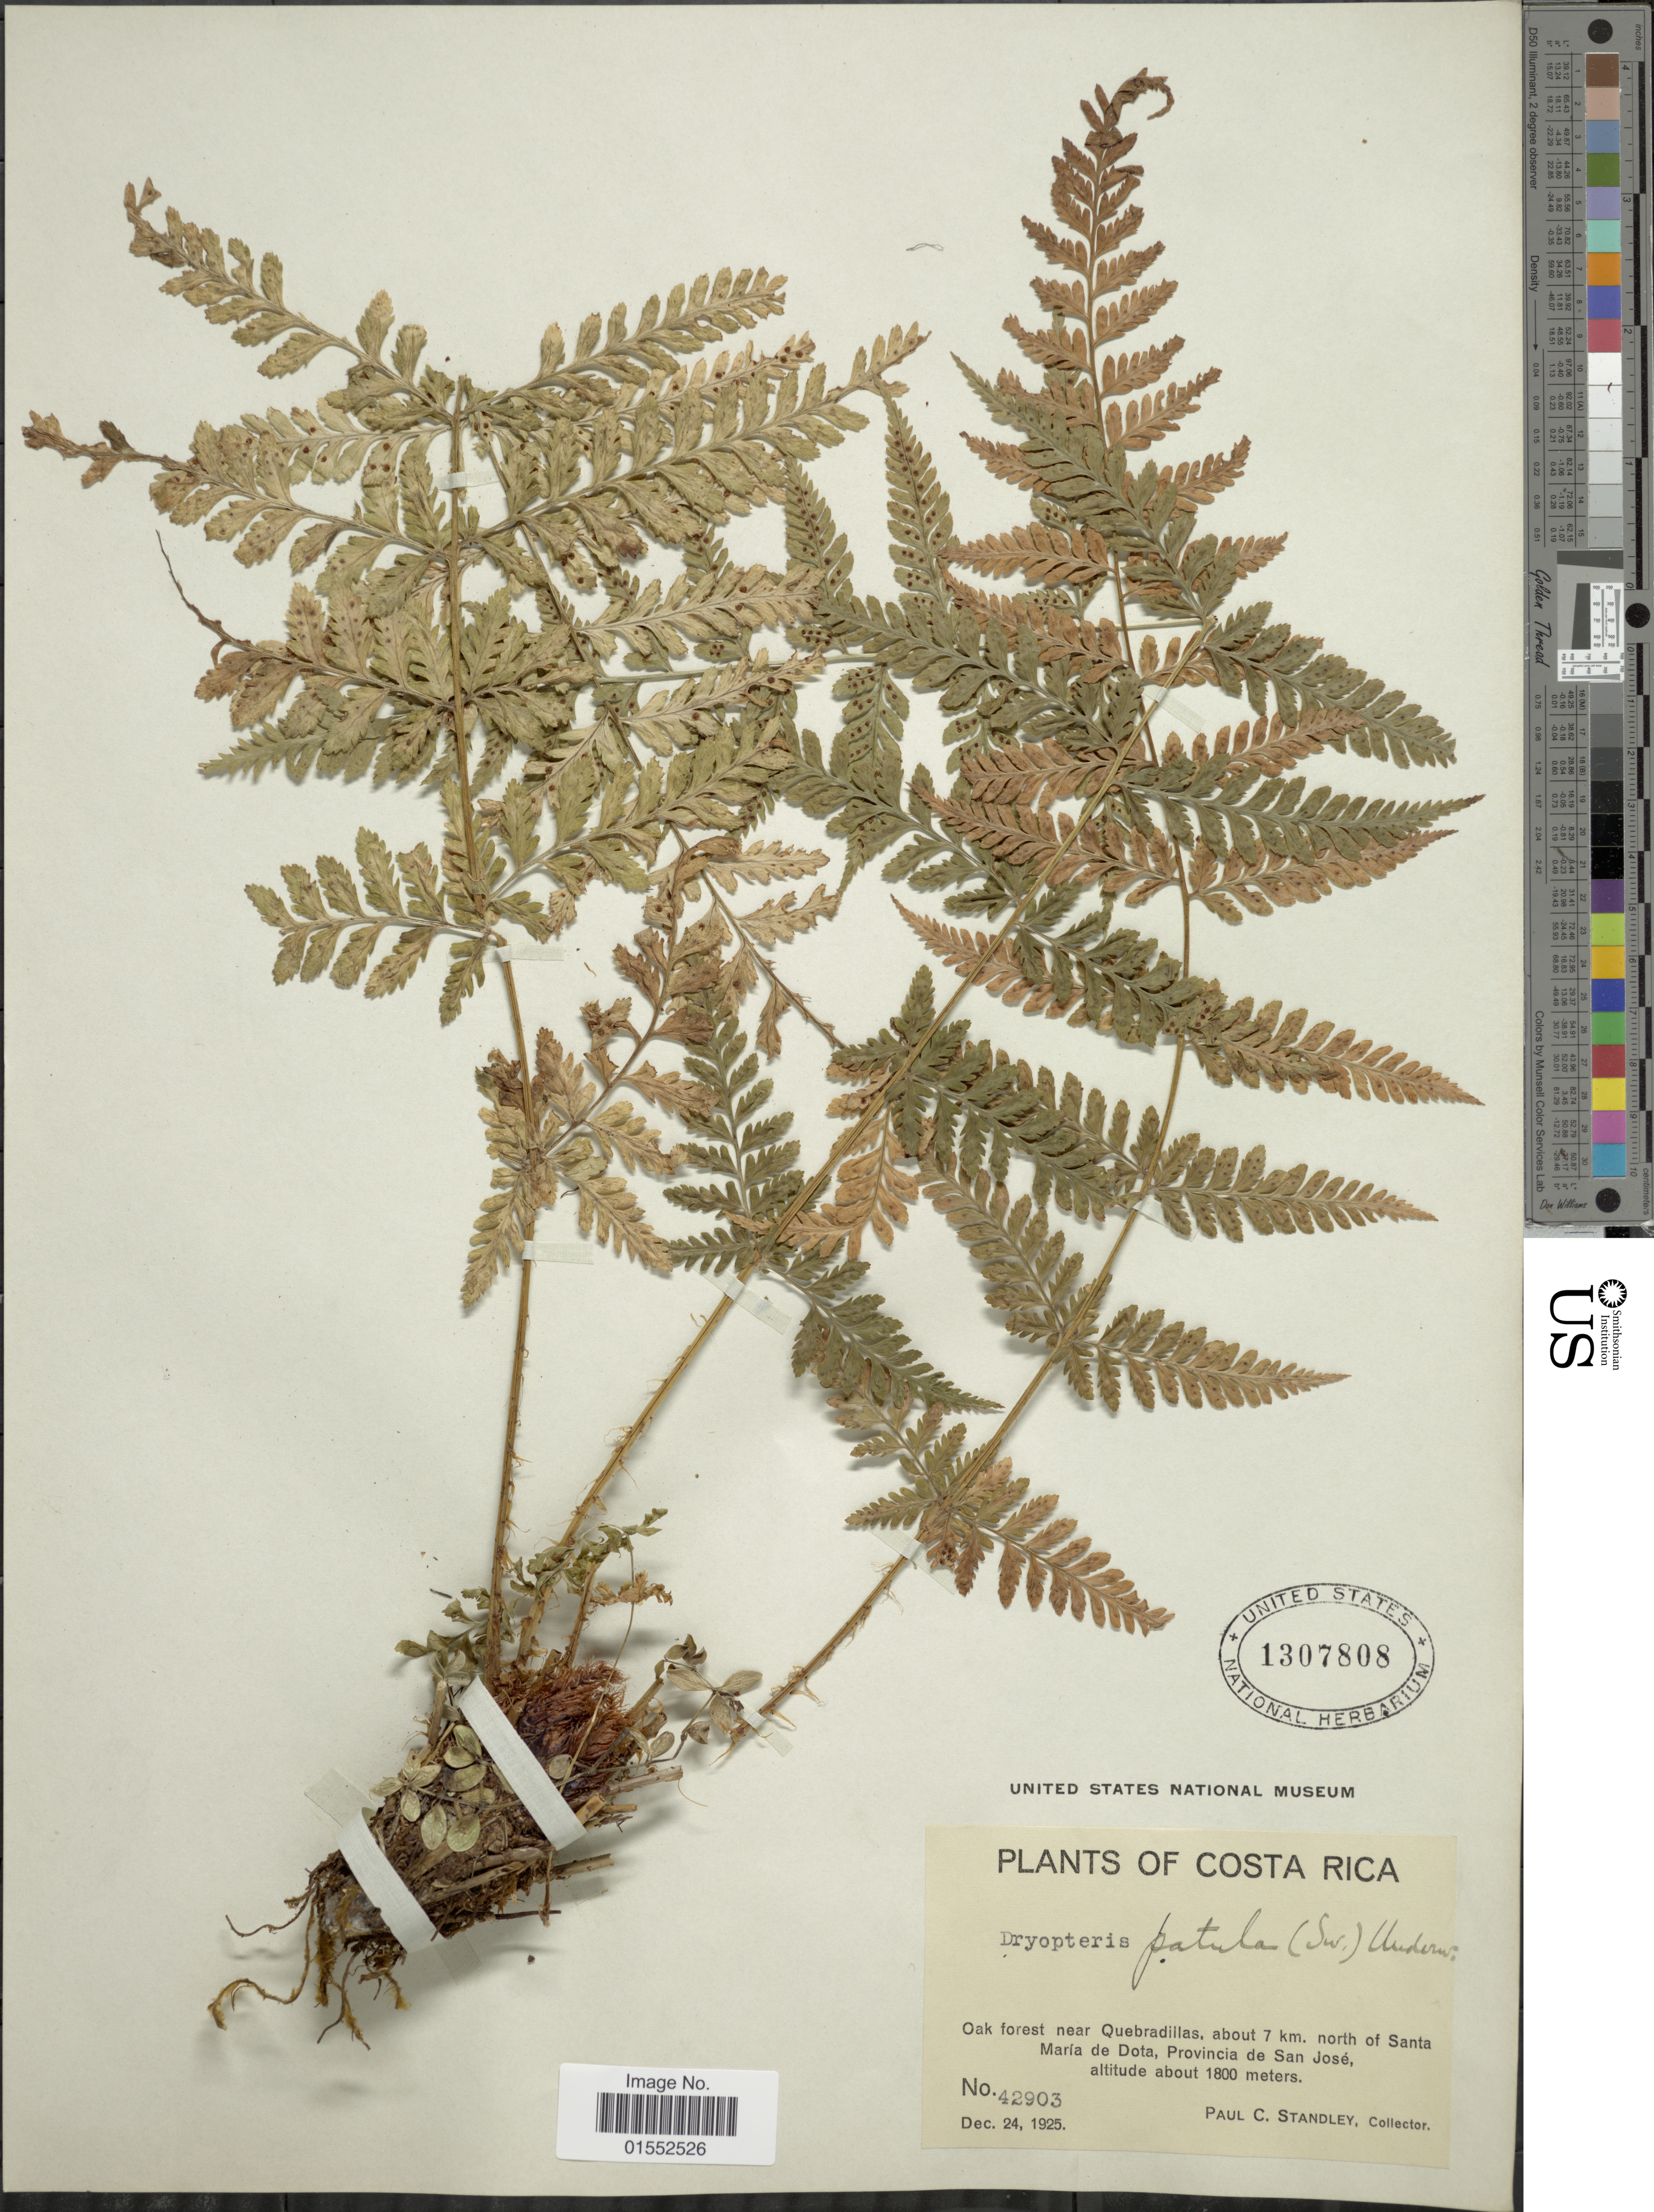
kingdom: Plantae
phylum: Tracheophyta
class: Polypodiopsida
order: Polypodiales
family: Dryopteridaceae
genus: Dryopteris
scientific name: Dryopteris patula var. serrata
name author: (Mett.) C.V. Morton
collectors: P. C. Standley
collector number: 42903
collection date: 1925-12-24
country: Costa Rica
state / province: San José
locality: Costa Rica. Oak forest near Quebradillas, about 7 km. north of Santa Maria de Dota, Provincia de San Jose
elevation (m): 1800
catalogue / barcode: US 1307808